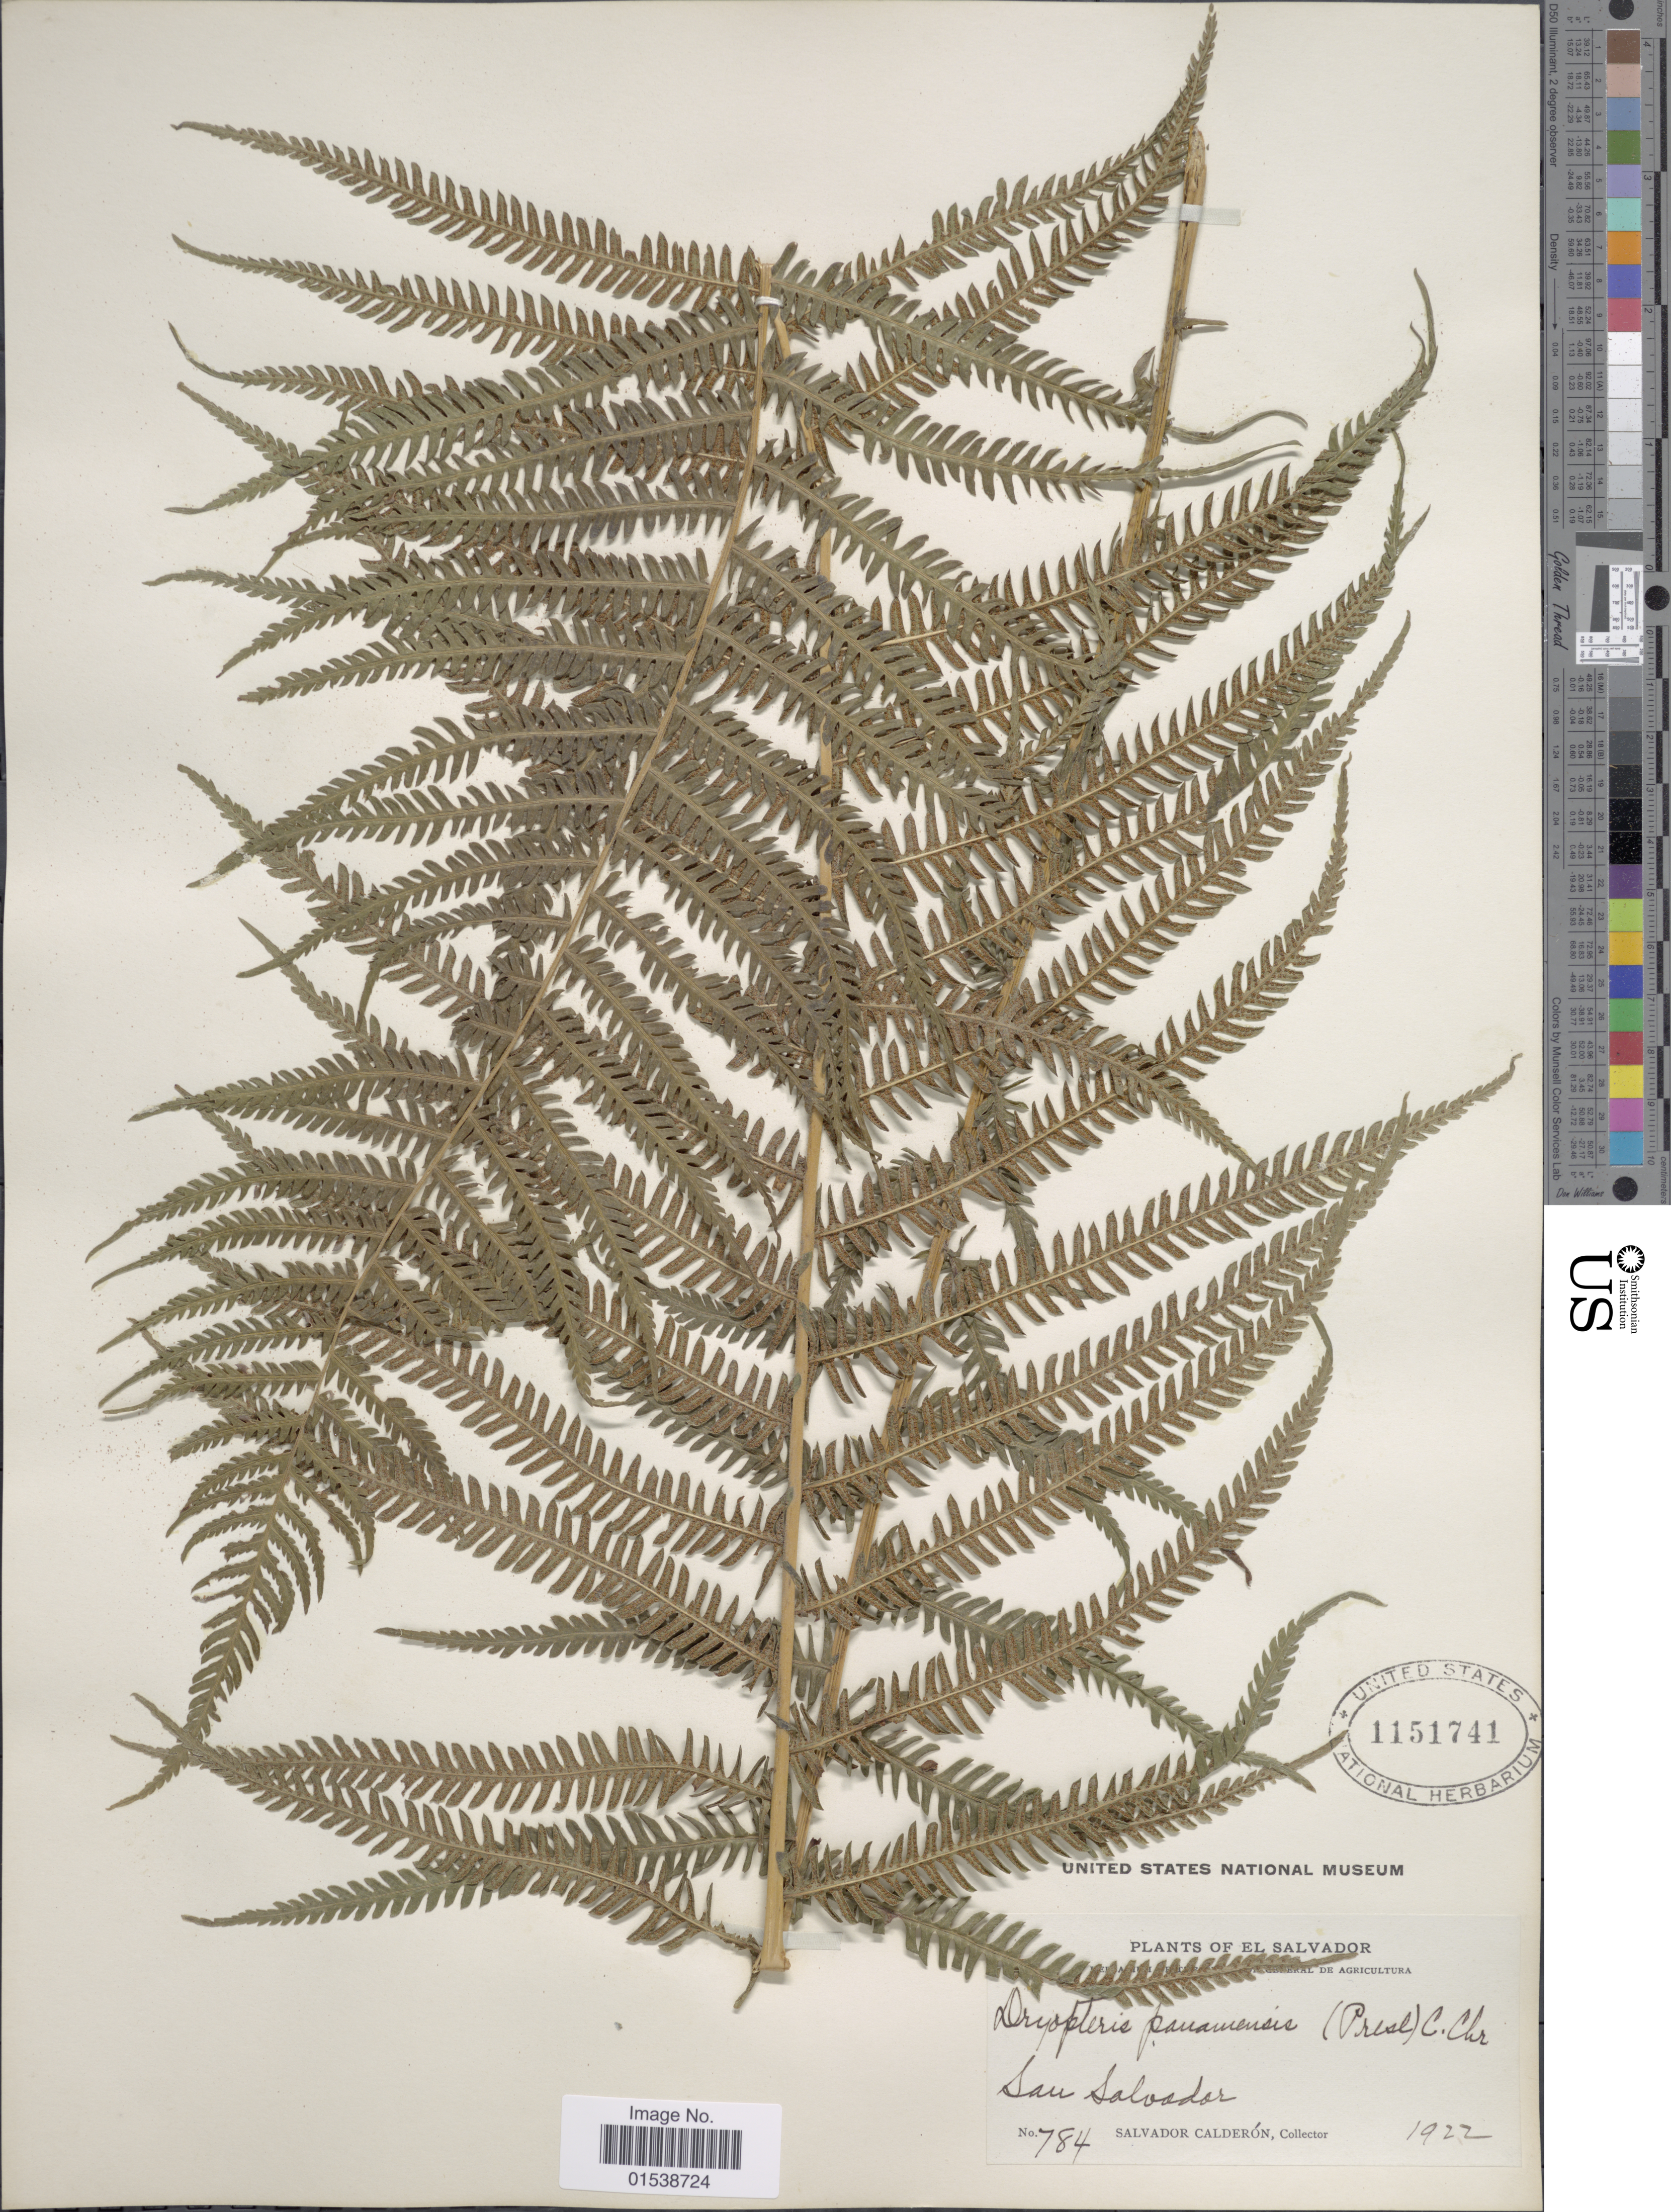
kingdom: Plantae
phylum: Tracheophyta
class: Polypodiopsida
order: Polypodiales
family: Thelypteridaceae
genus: Amauropelta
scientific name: Amauropelta resinifera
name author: (Desv.) Pic. Serm.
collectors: S. Calderón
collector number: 784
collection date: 1922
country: El Salvador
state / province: San Salvador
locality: San Salvador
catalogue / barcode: US 1151741